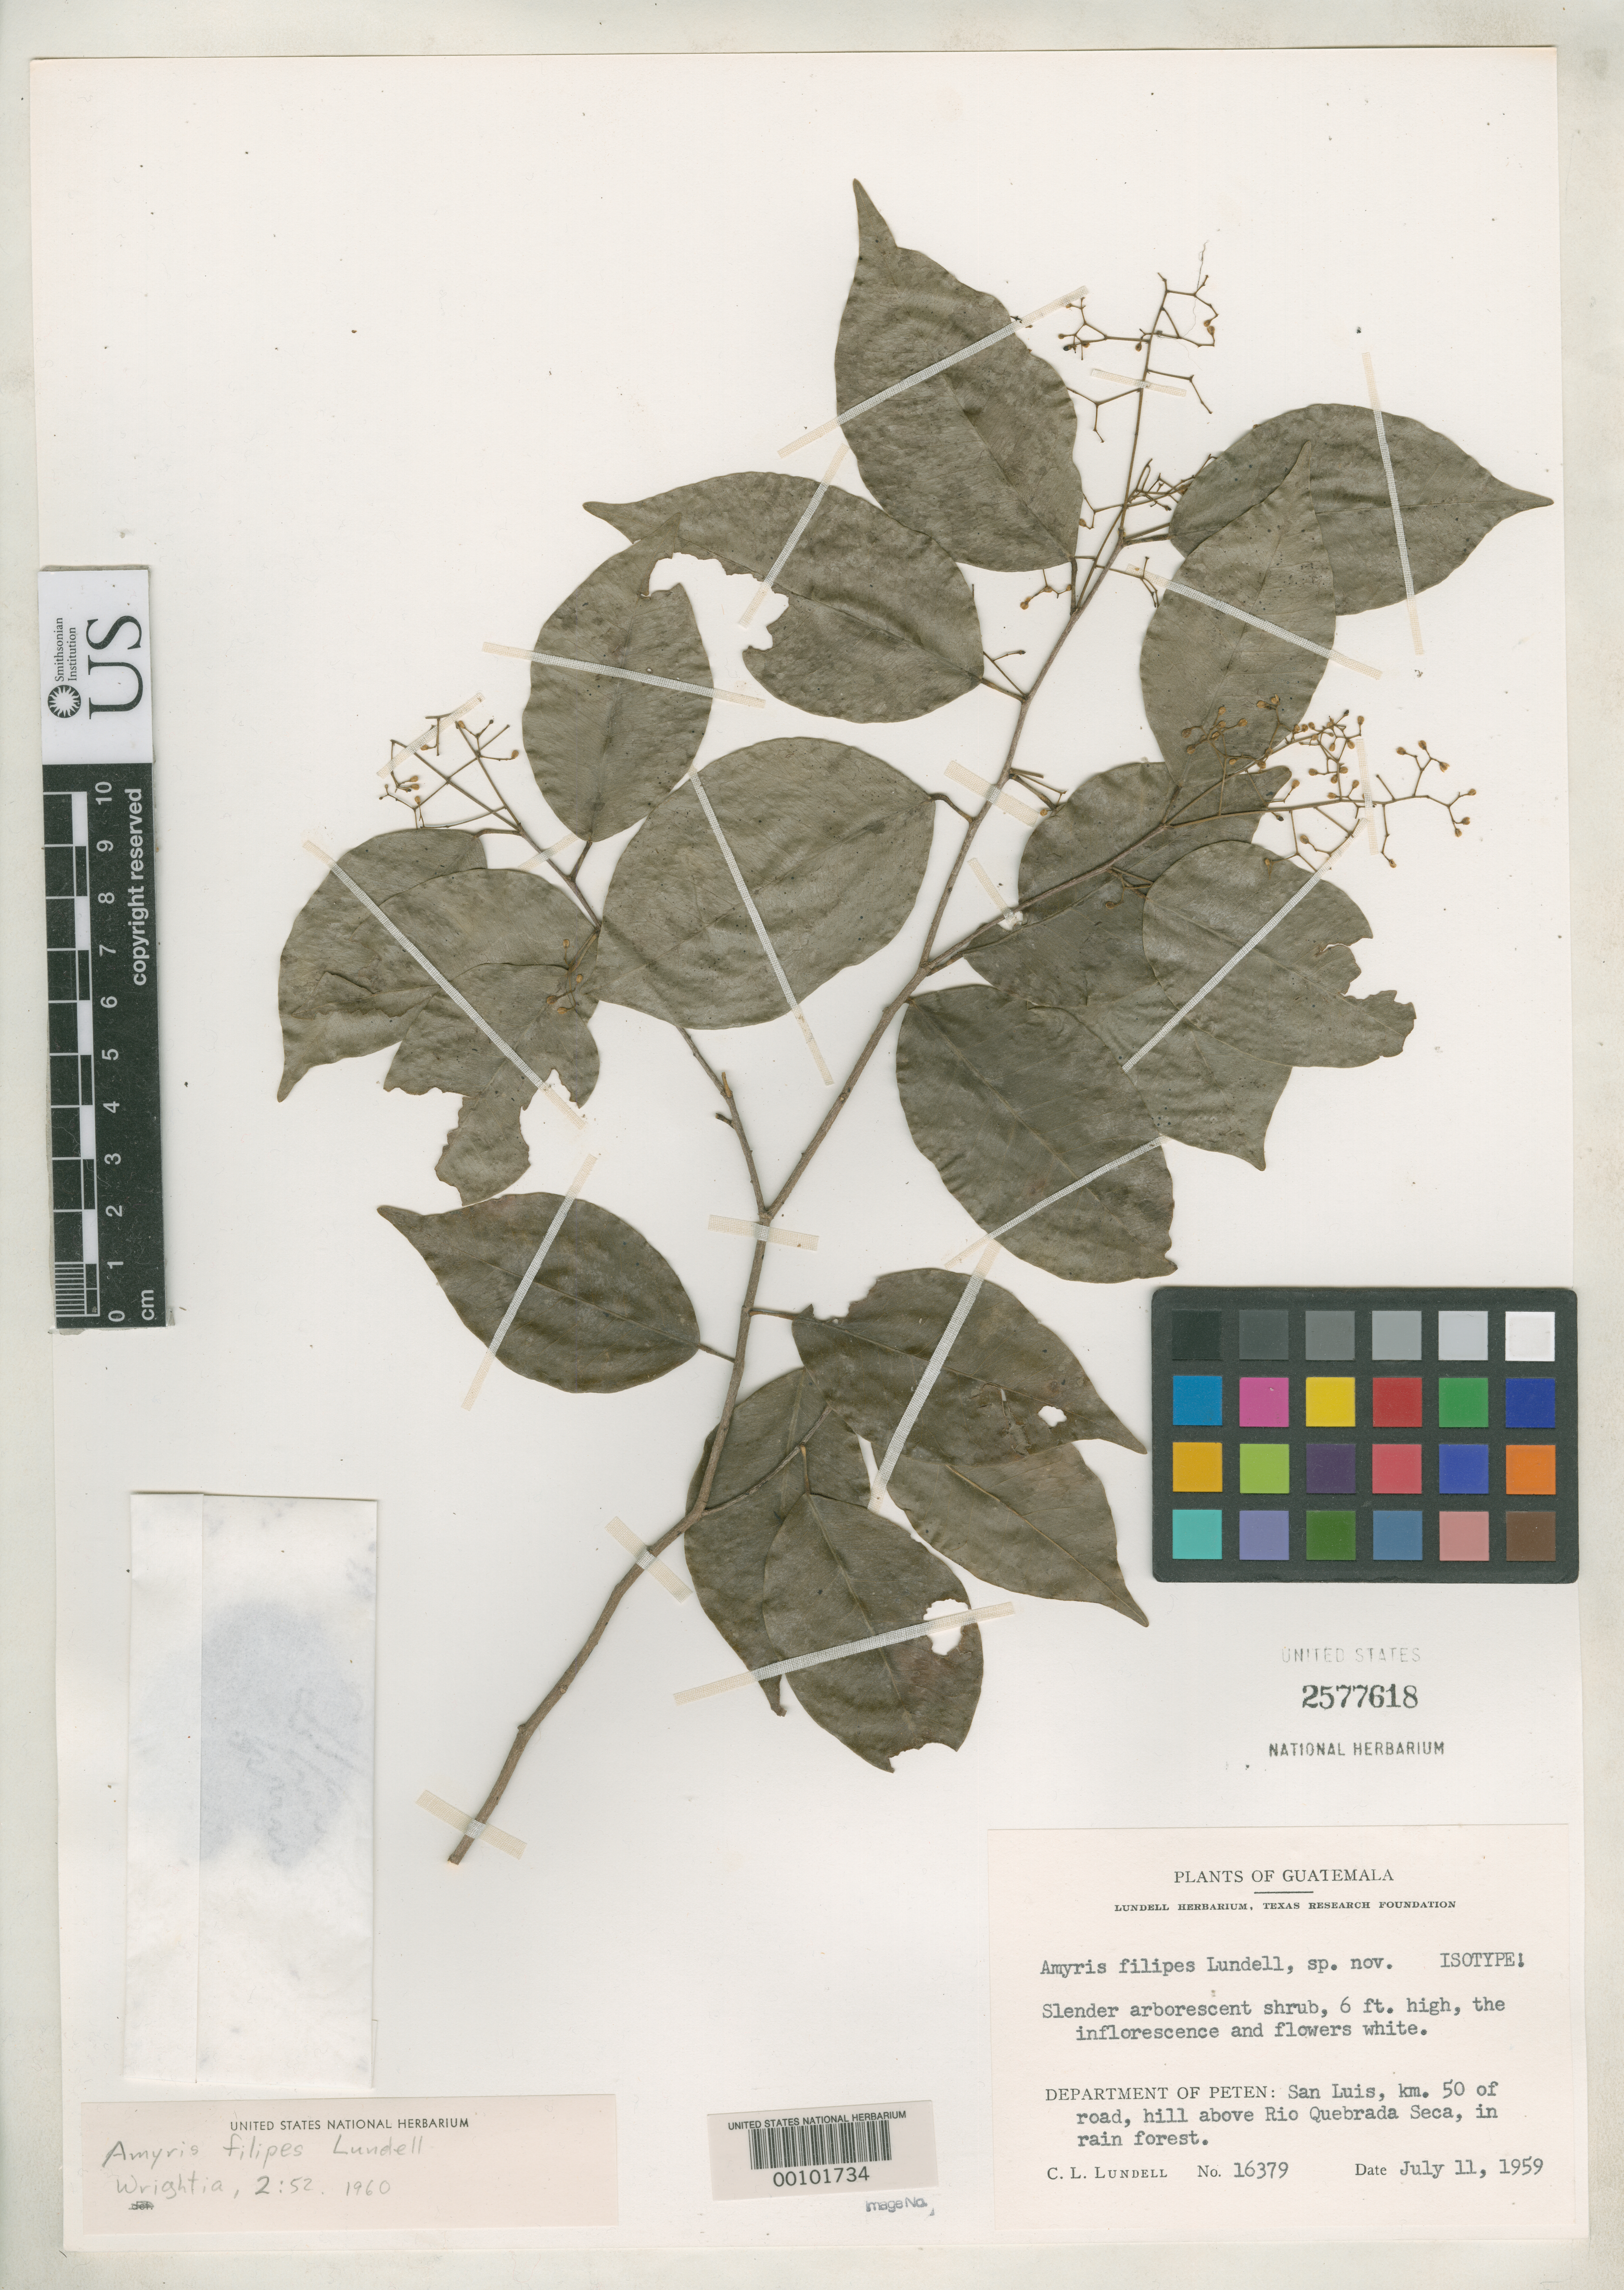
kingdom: Plantae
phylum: Tracheophyta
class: Magnoliopsida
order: Sapindales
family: Rutaceae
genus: Amyris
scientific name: Amyris filipes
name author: Lundell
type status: Isotype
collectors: C. L. Lundell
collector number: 16379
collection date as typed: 11 Jul 1959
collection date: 1959-07-11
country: Guatemala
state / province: El Petén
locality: San Luis.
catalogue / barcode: US 2577618